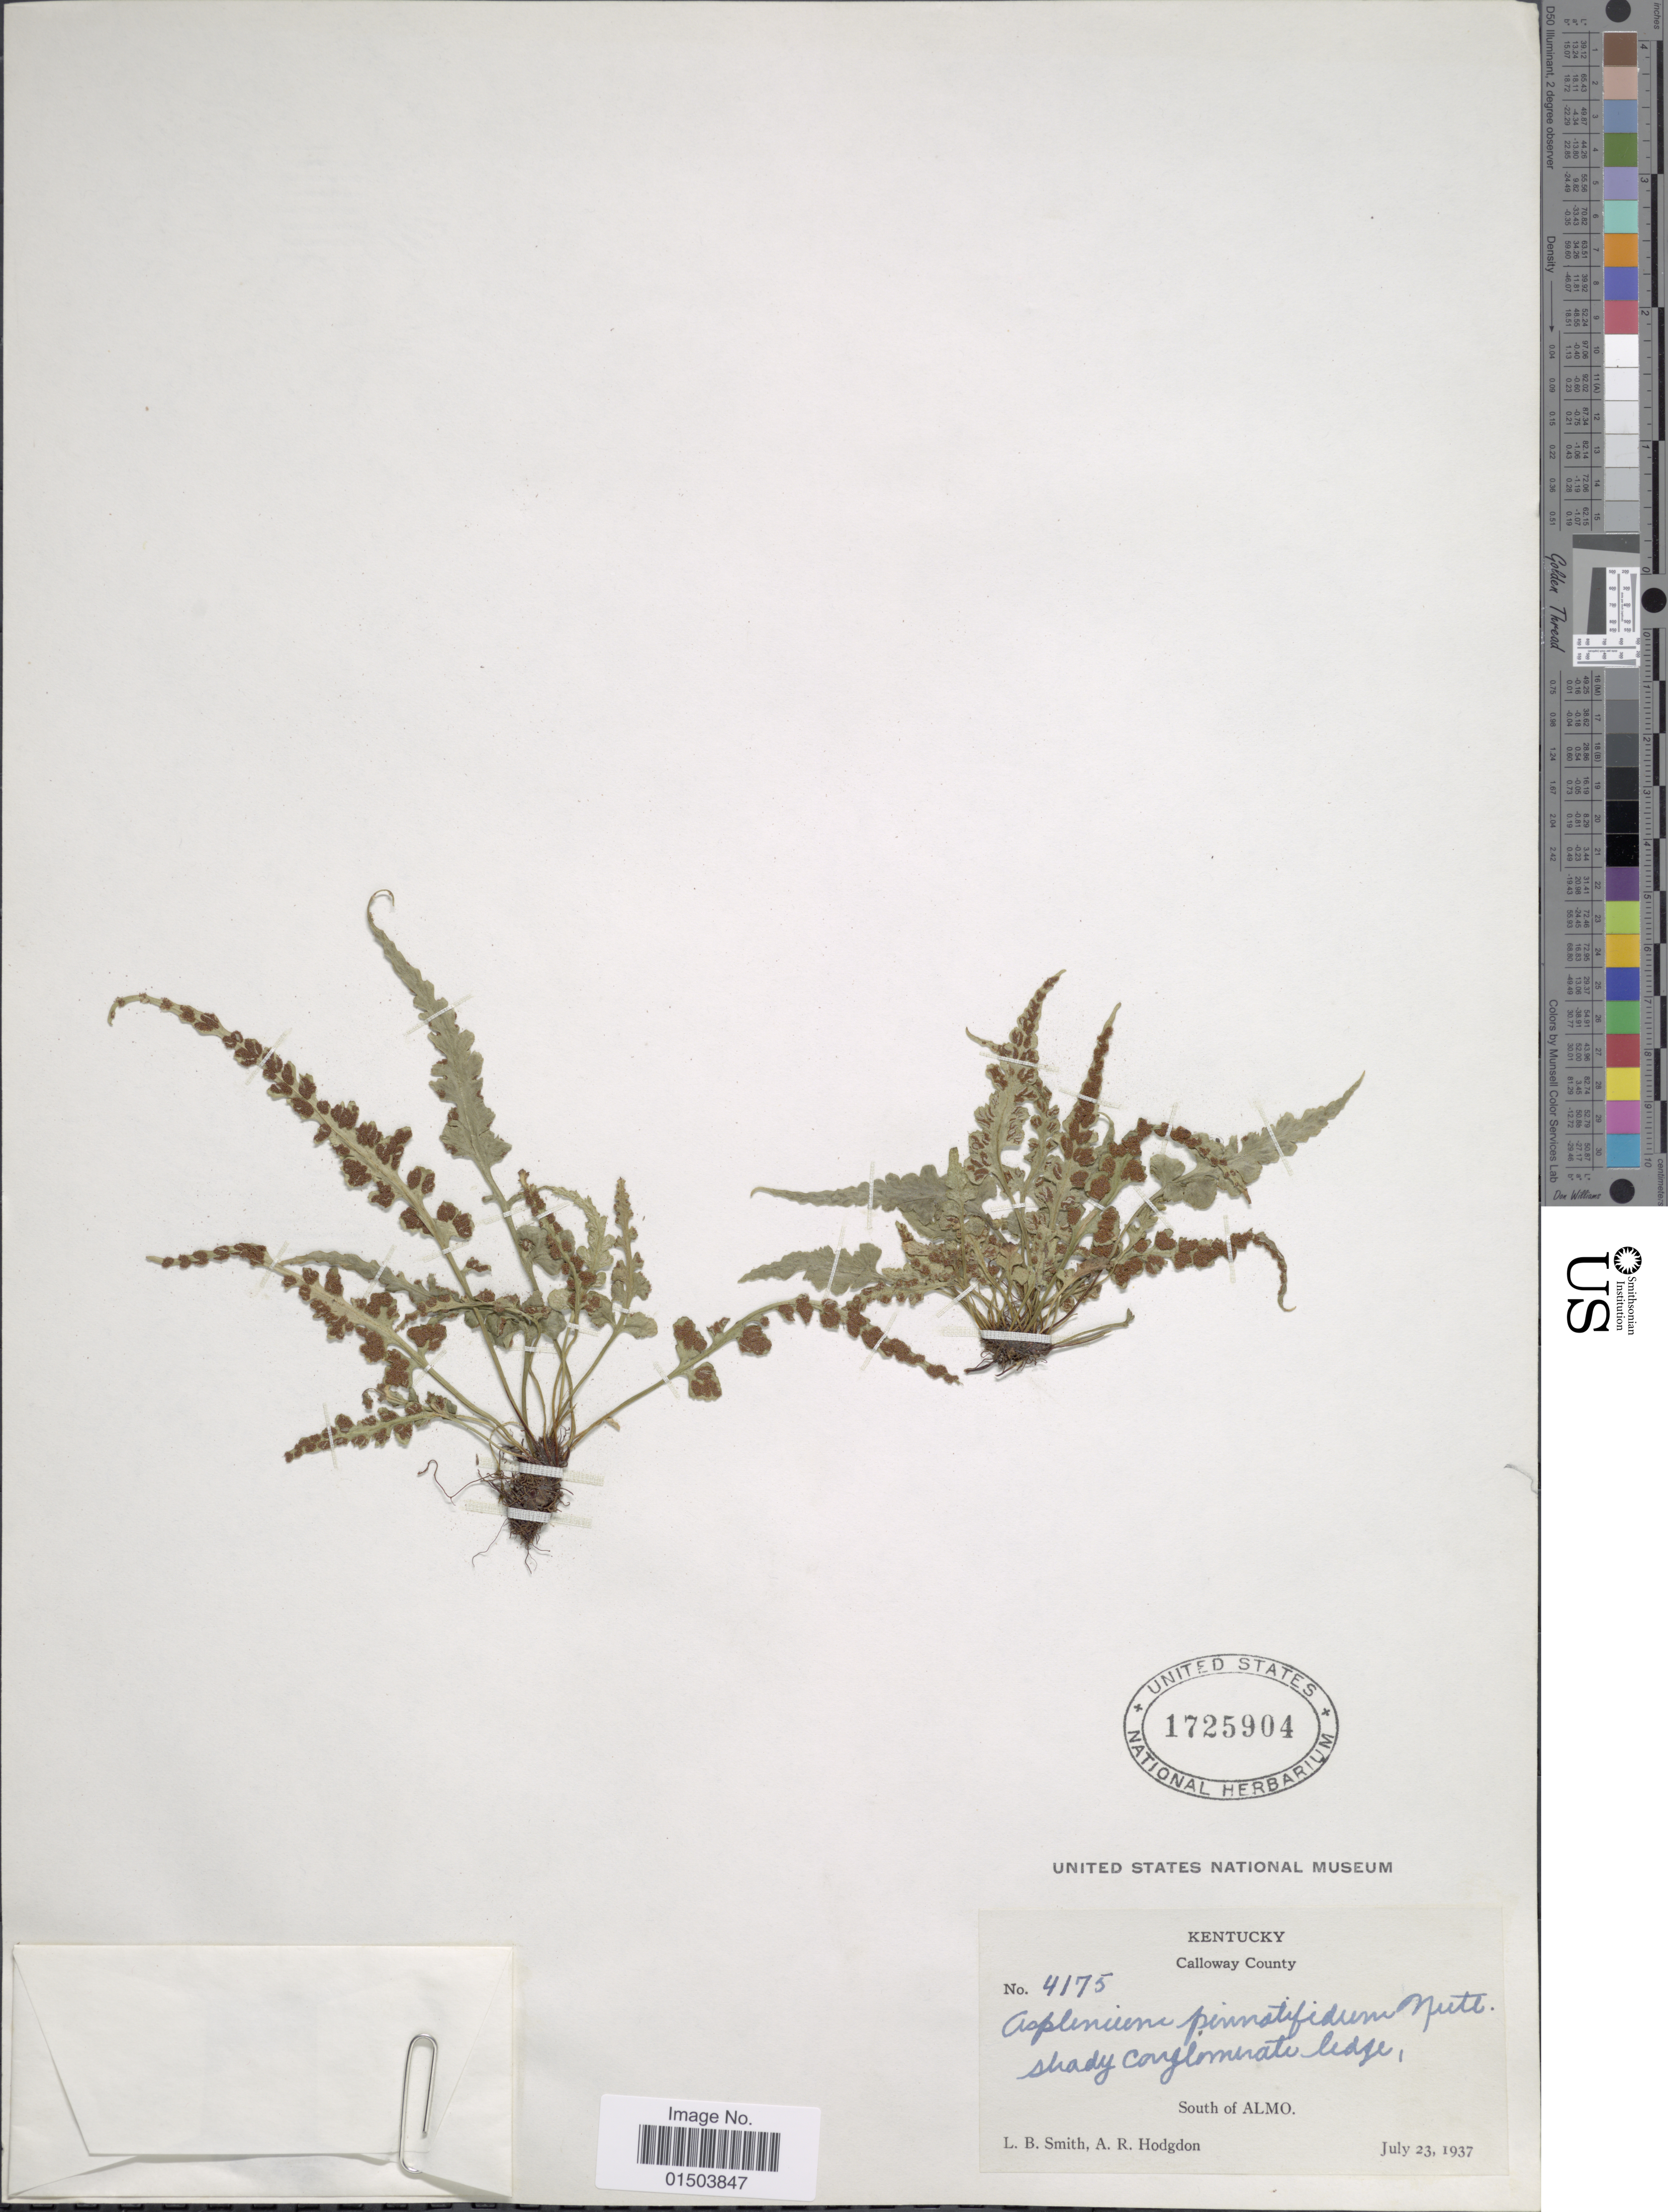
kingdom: Plantae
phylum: Tracheophyta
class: Polypodiopsida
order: Polypodiales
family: Aspleniaceae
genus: Asplenium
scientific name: Asplenium pinnatifidum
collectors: L. Smith & A. R. Hodgdon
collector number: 4175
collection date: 1937-07-23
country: United States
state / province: Kentucky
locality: Calloway County. South of Almo.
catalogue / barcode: US 1725904